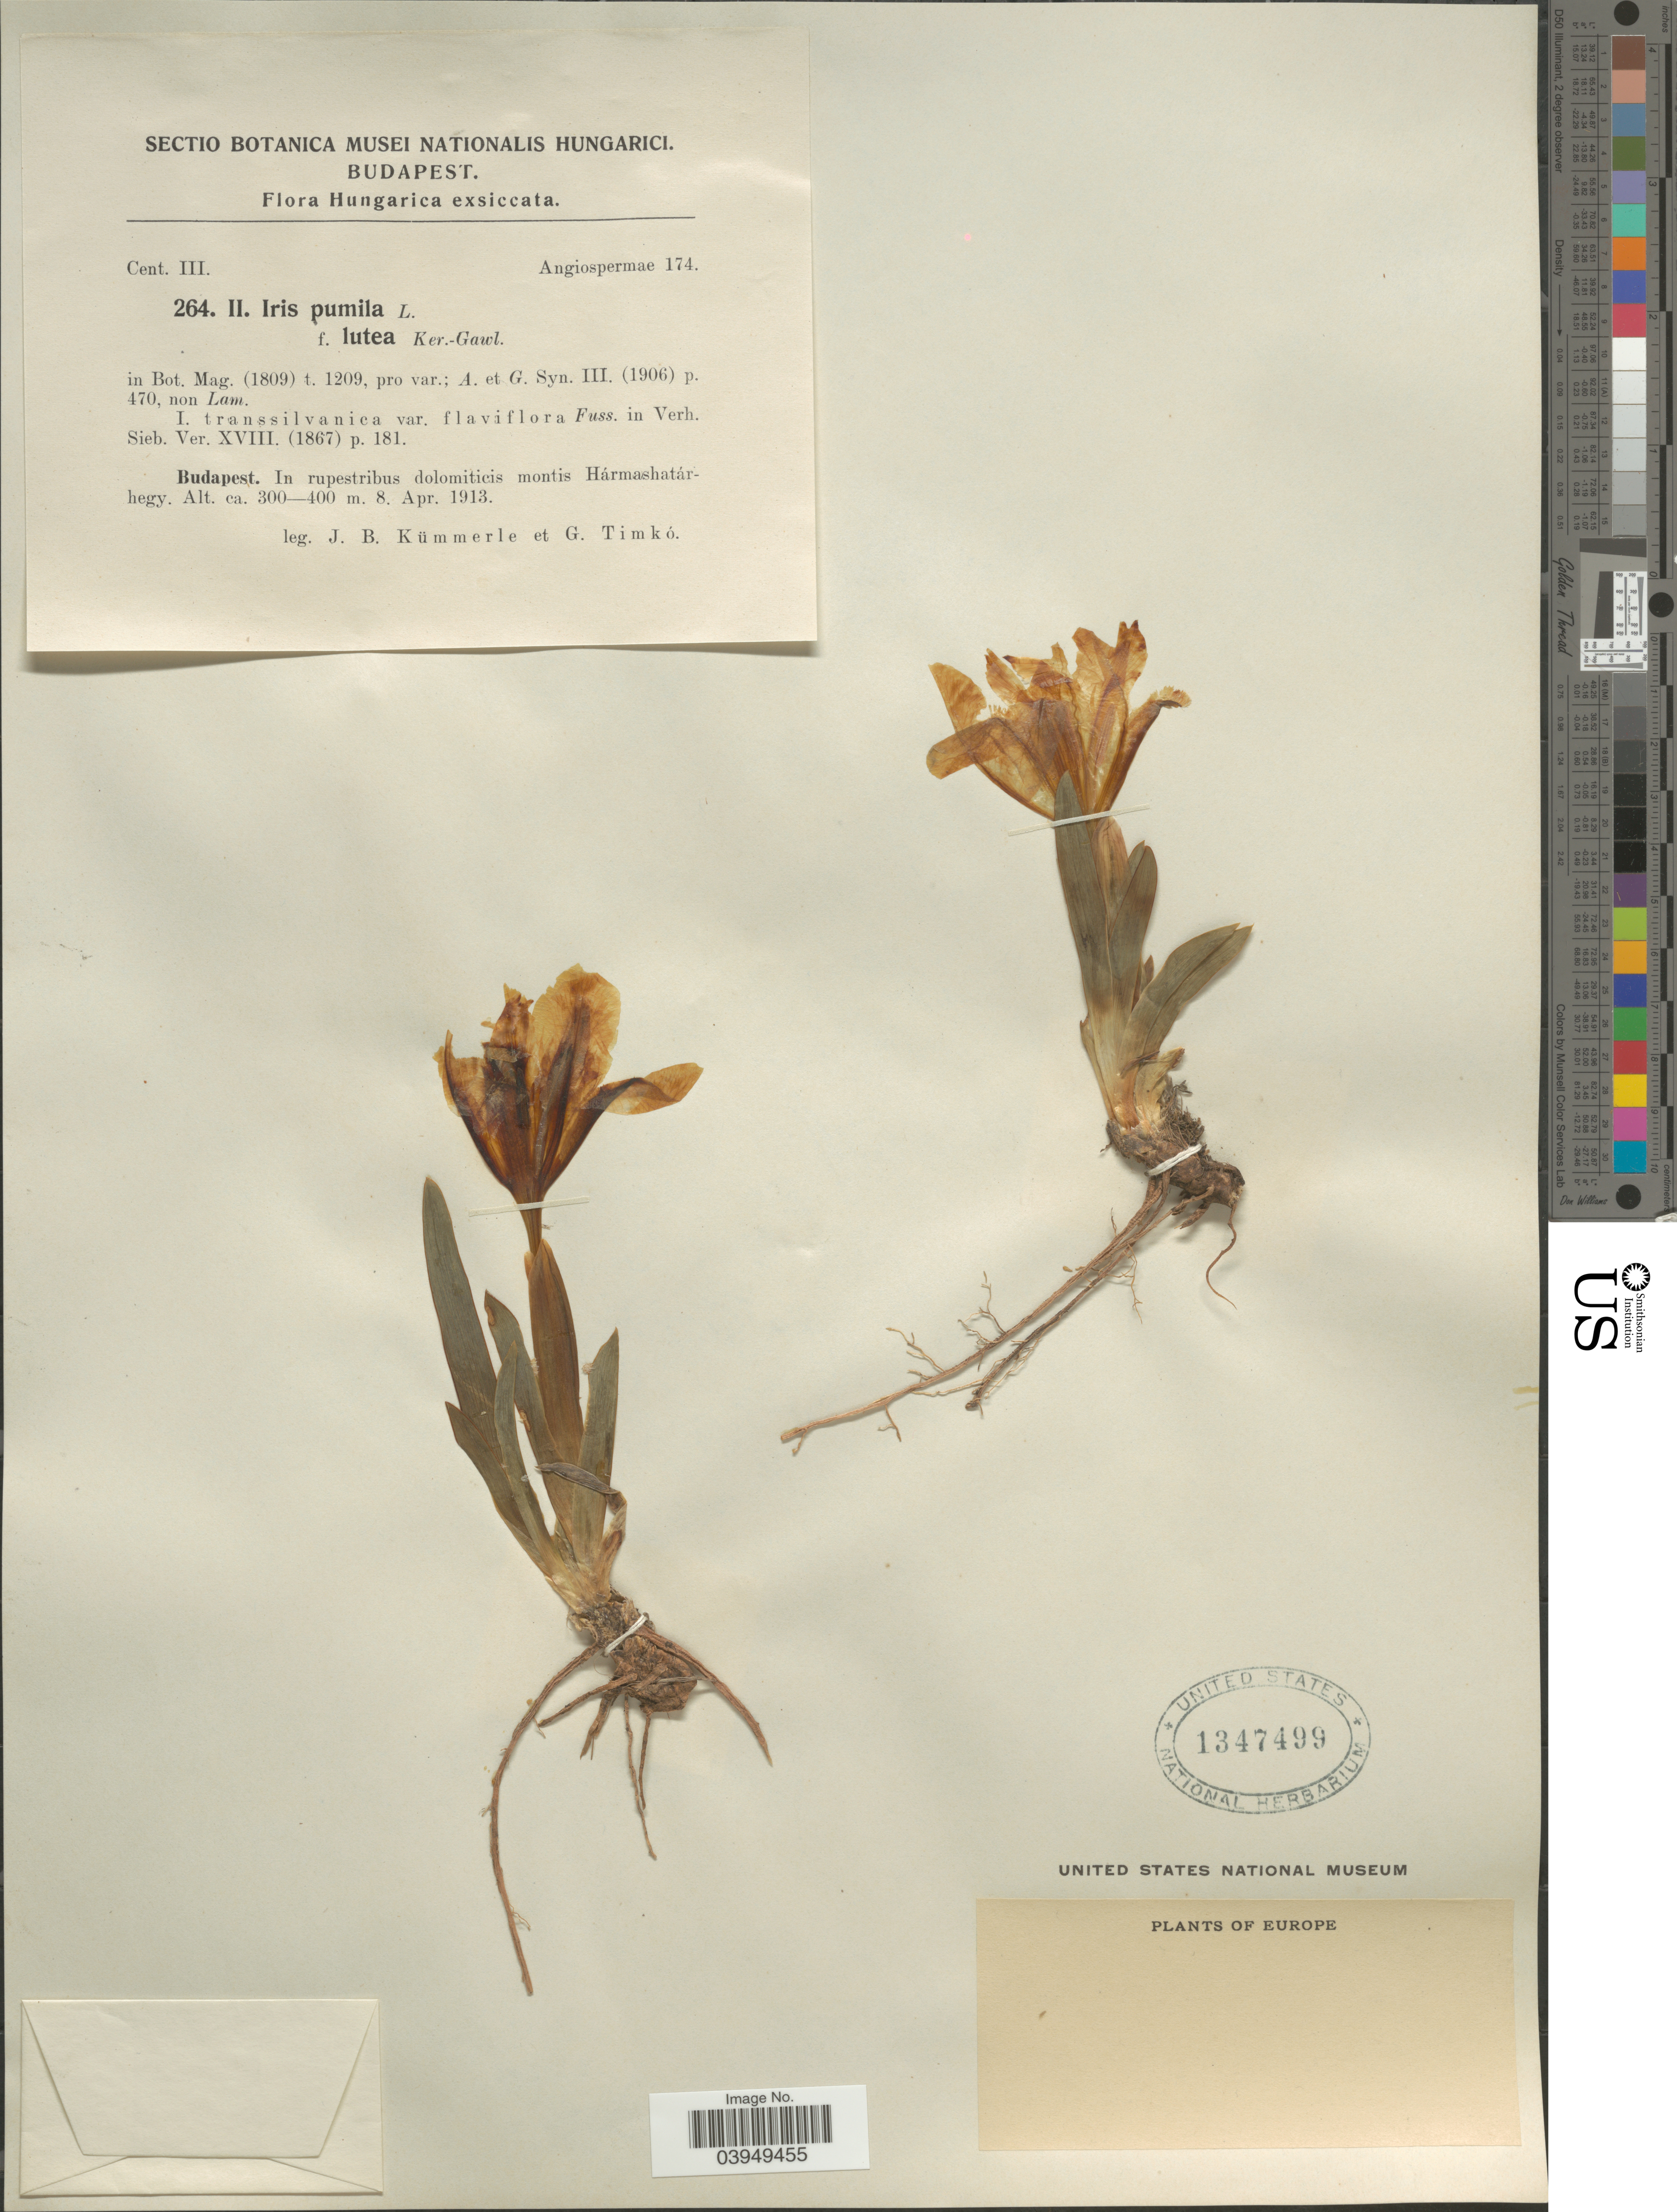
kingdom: Plantae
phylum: Tracheophyta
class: Liliopsida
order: Asparagales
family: Iridaceae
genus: Iris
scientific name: Iris pumila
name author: L.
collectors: J. Kummerle & G. Timko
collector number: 264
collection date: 1913-04-08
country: Hungary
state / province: Budapest, Capital District of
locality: Hungarica. In rupestribus dolomiticis montis Hármashatár-hegy.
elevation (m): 300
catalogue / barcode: US 1347499